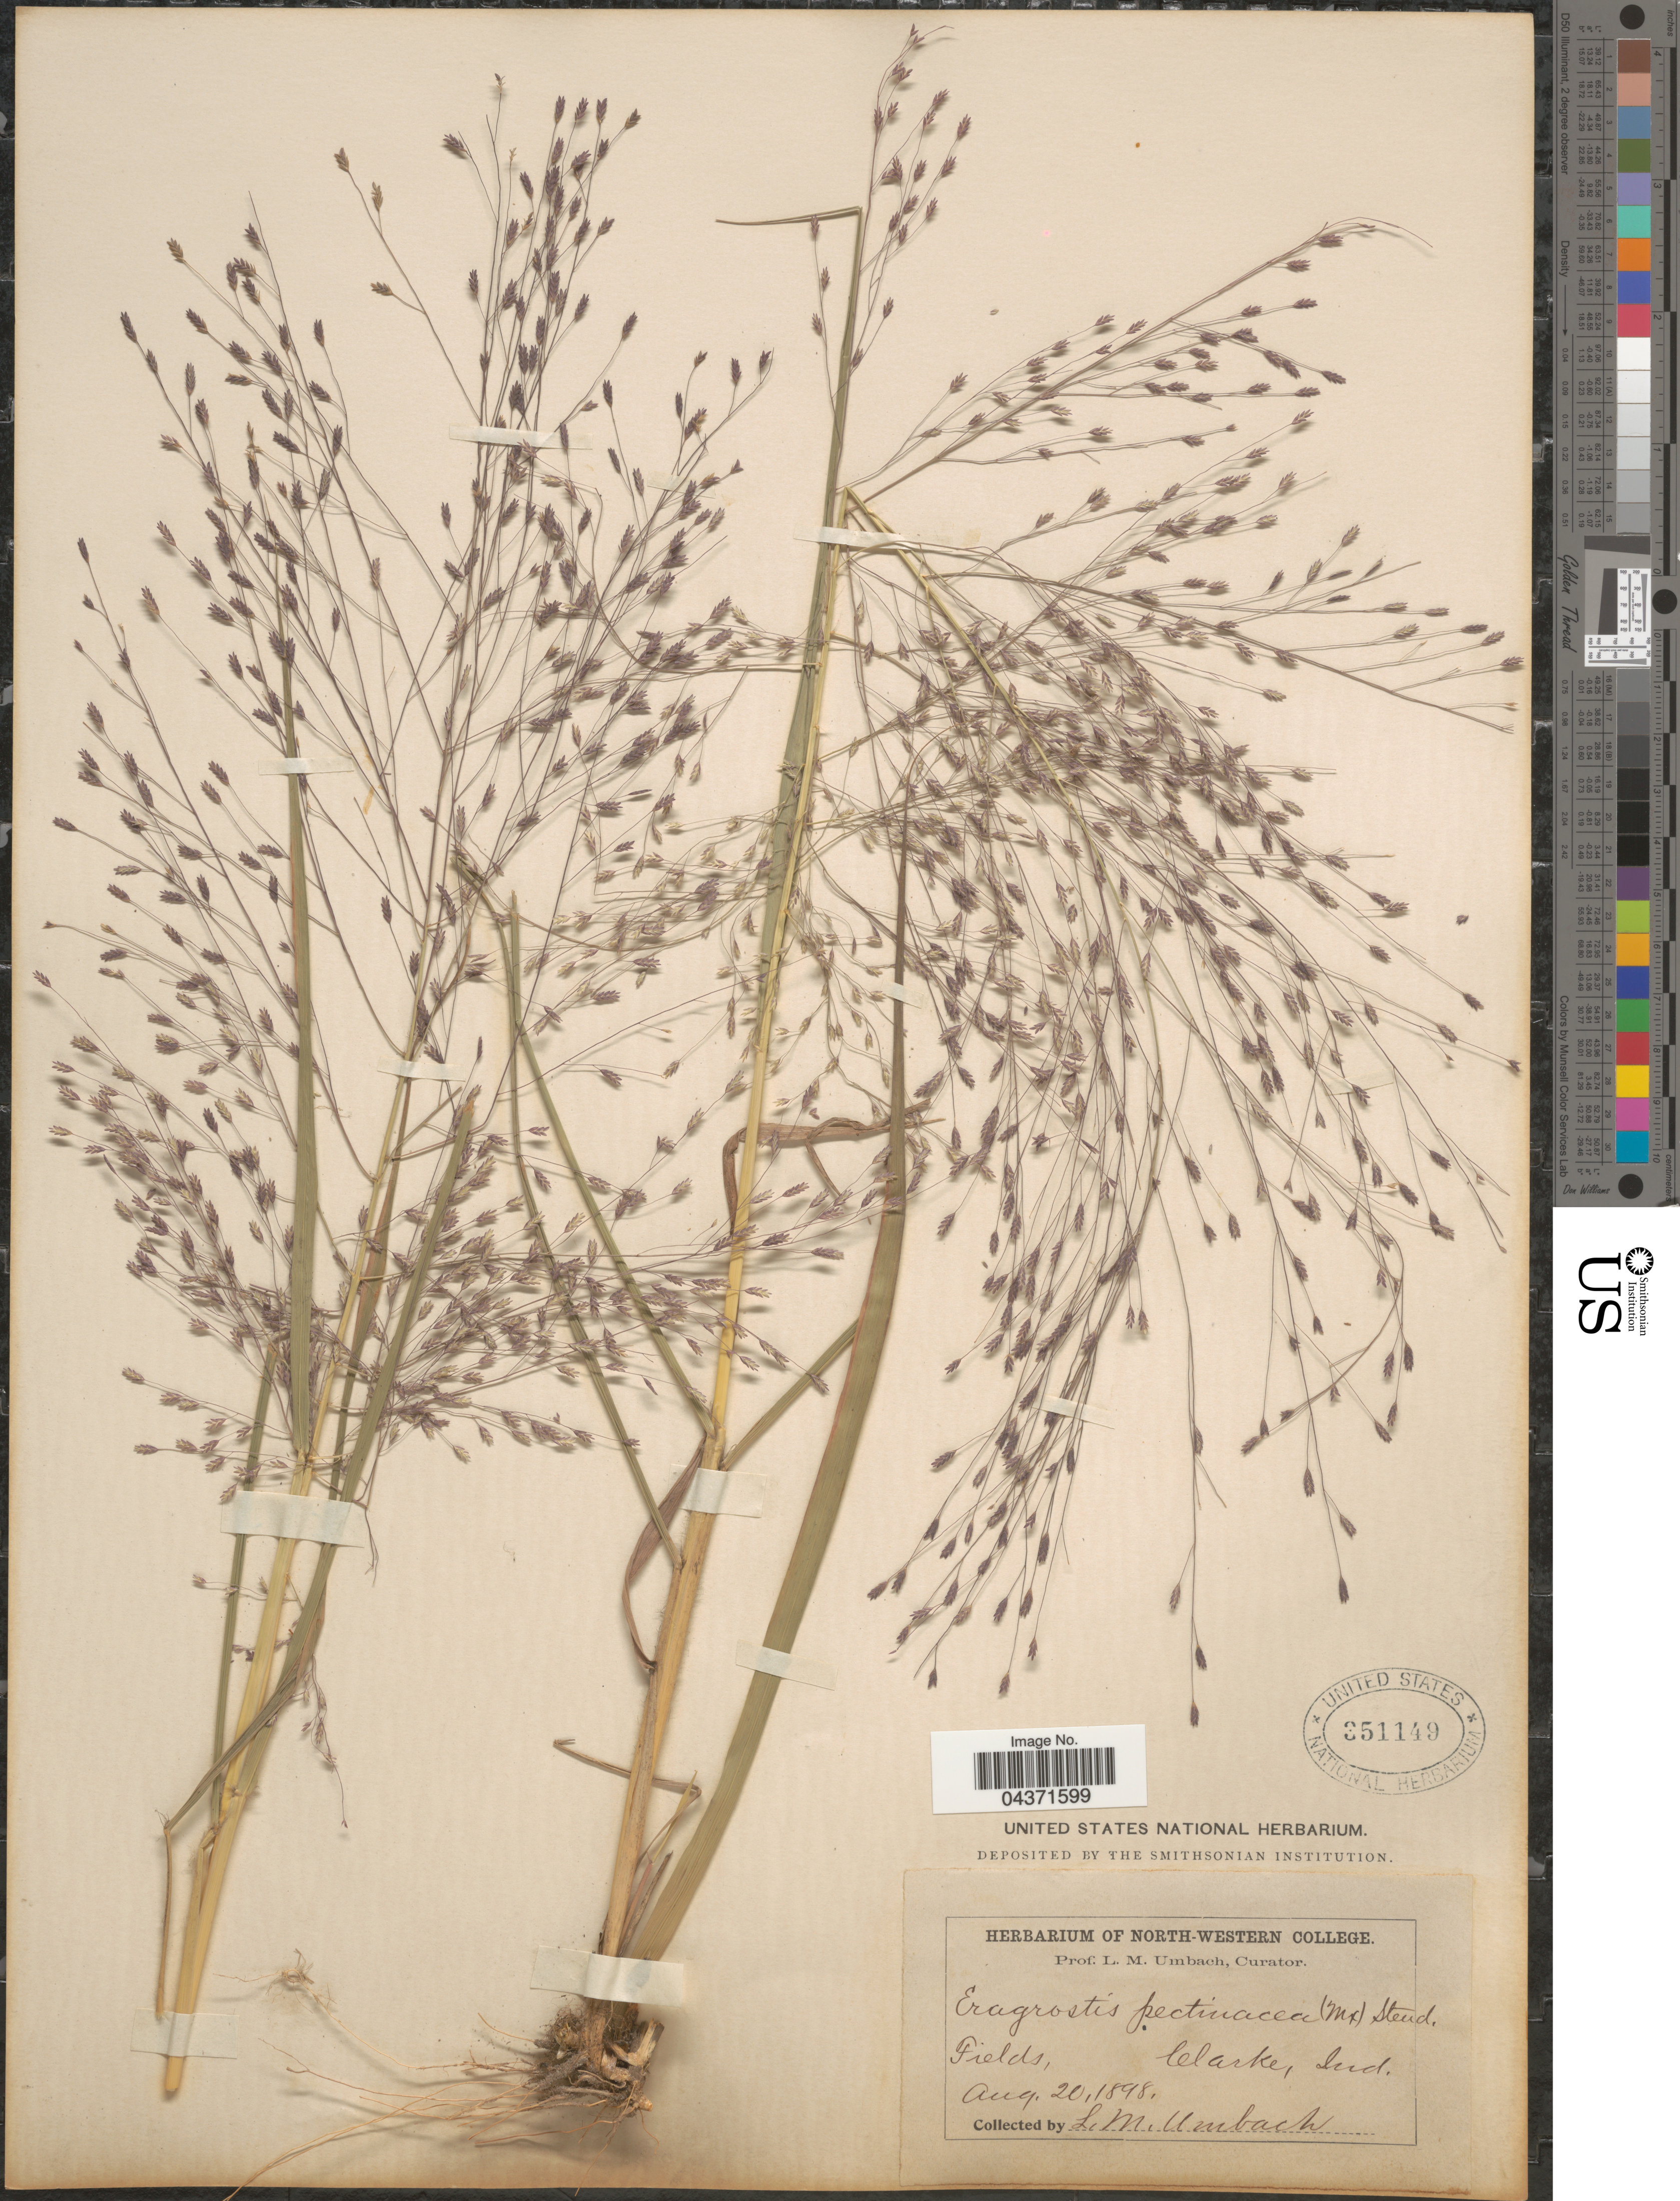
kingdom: Plantae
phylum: Tracheophyta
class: Liliopsida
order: Poales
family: Poaceae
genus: Eragrostis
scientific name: Eragrostis spectabilis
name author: (Pursh) Steud.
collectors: L. M. Umbach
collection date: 1898-08-20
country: United States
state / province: Indiana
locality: Clarke.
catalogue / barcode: US 351149